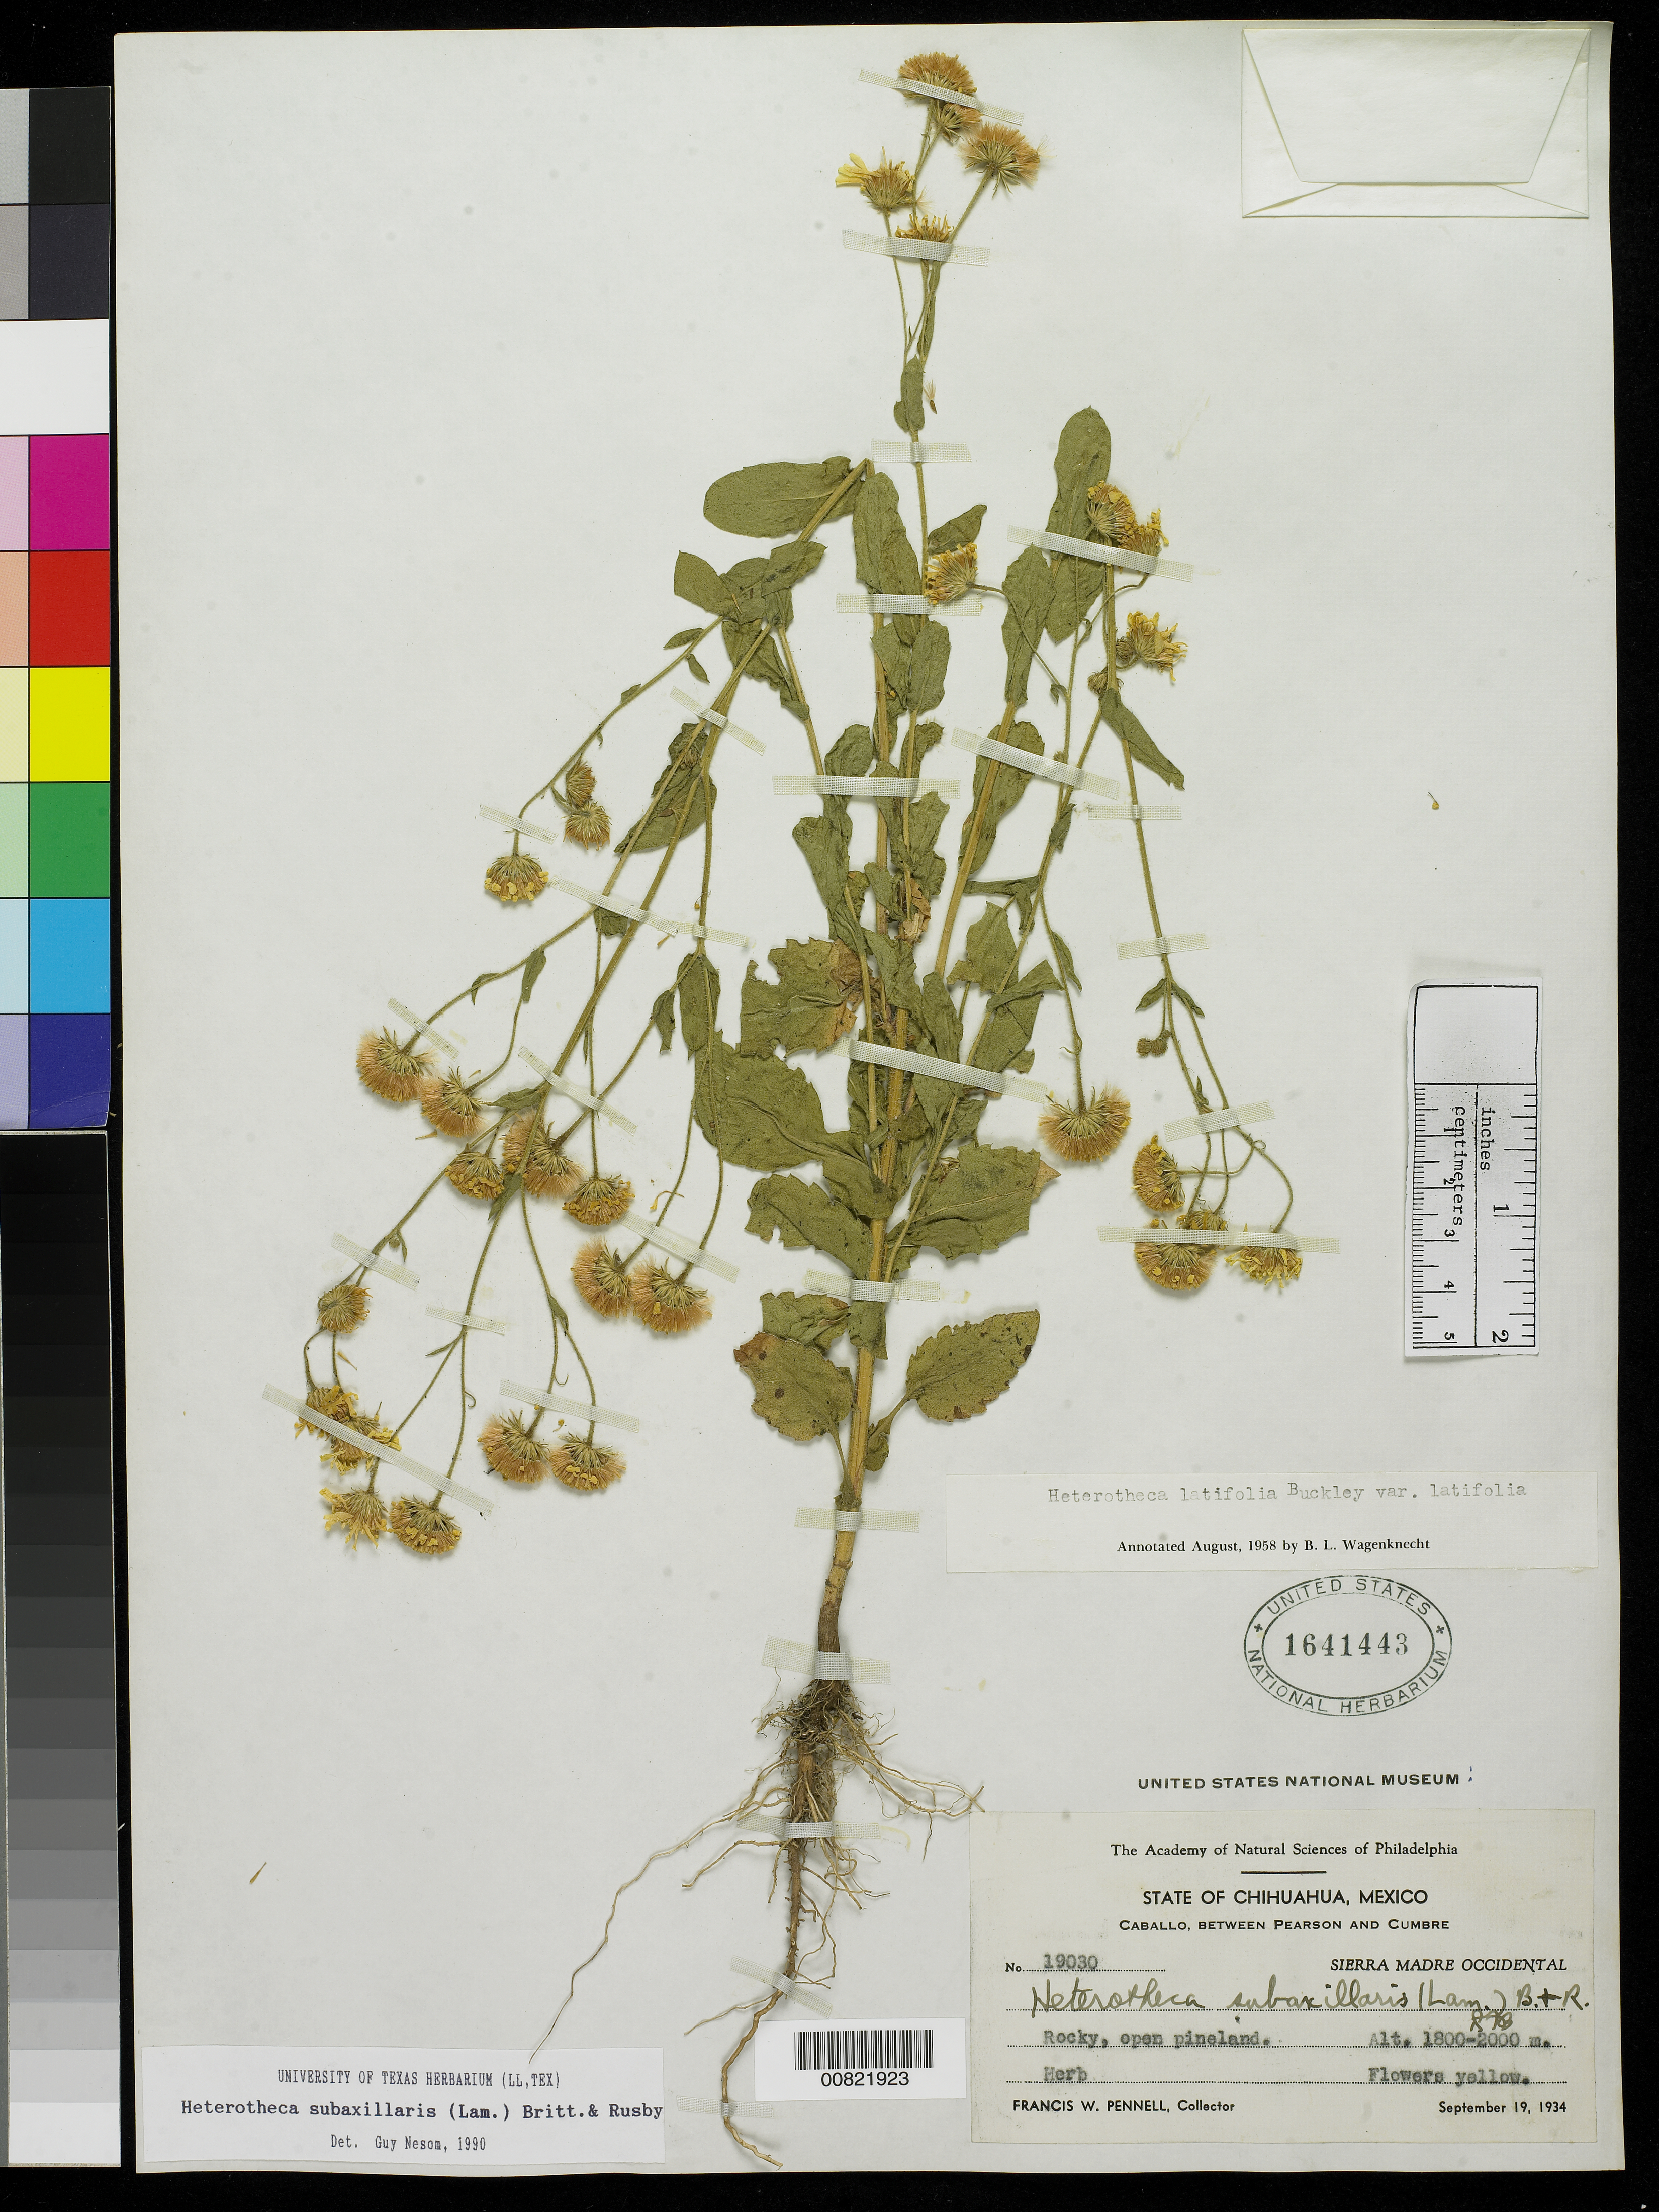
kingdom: Plantae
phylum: Tracheophyta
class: Magnoliopsida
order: Asterales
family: Asteraceae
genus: Heterotheca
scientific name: Heterotheca subaxillaris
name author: (Lam.) Britton & Rusby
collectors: F. W. Pennell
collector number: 19030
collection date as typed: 19 Sep 1934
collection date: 1934-09-19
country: Mexico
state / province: Chihuahua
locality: Caballo, between Pearson and Cumbre. Sierra Madre Occidental, Chihuahua.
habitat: Rocky, open pineland.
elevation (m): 2000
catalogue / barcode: US 1641443